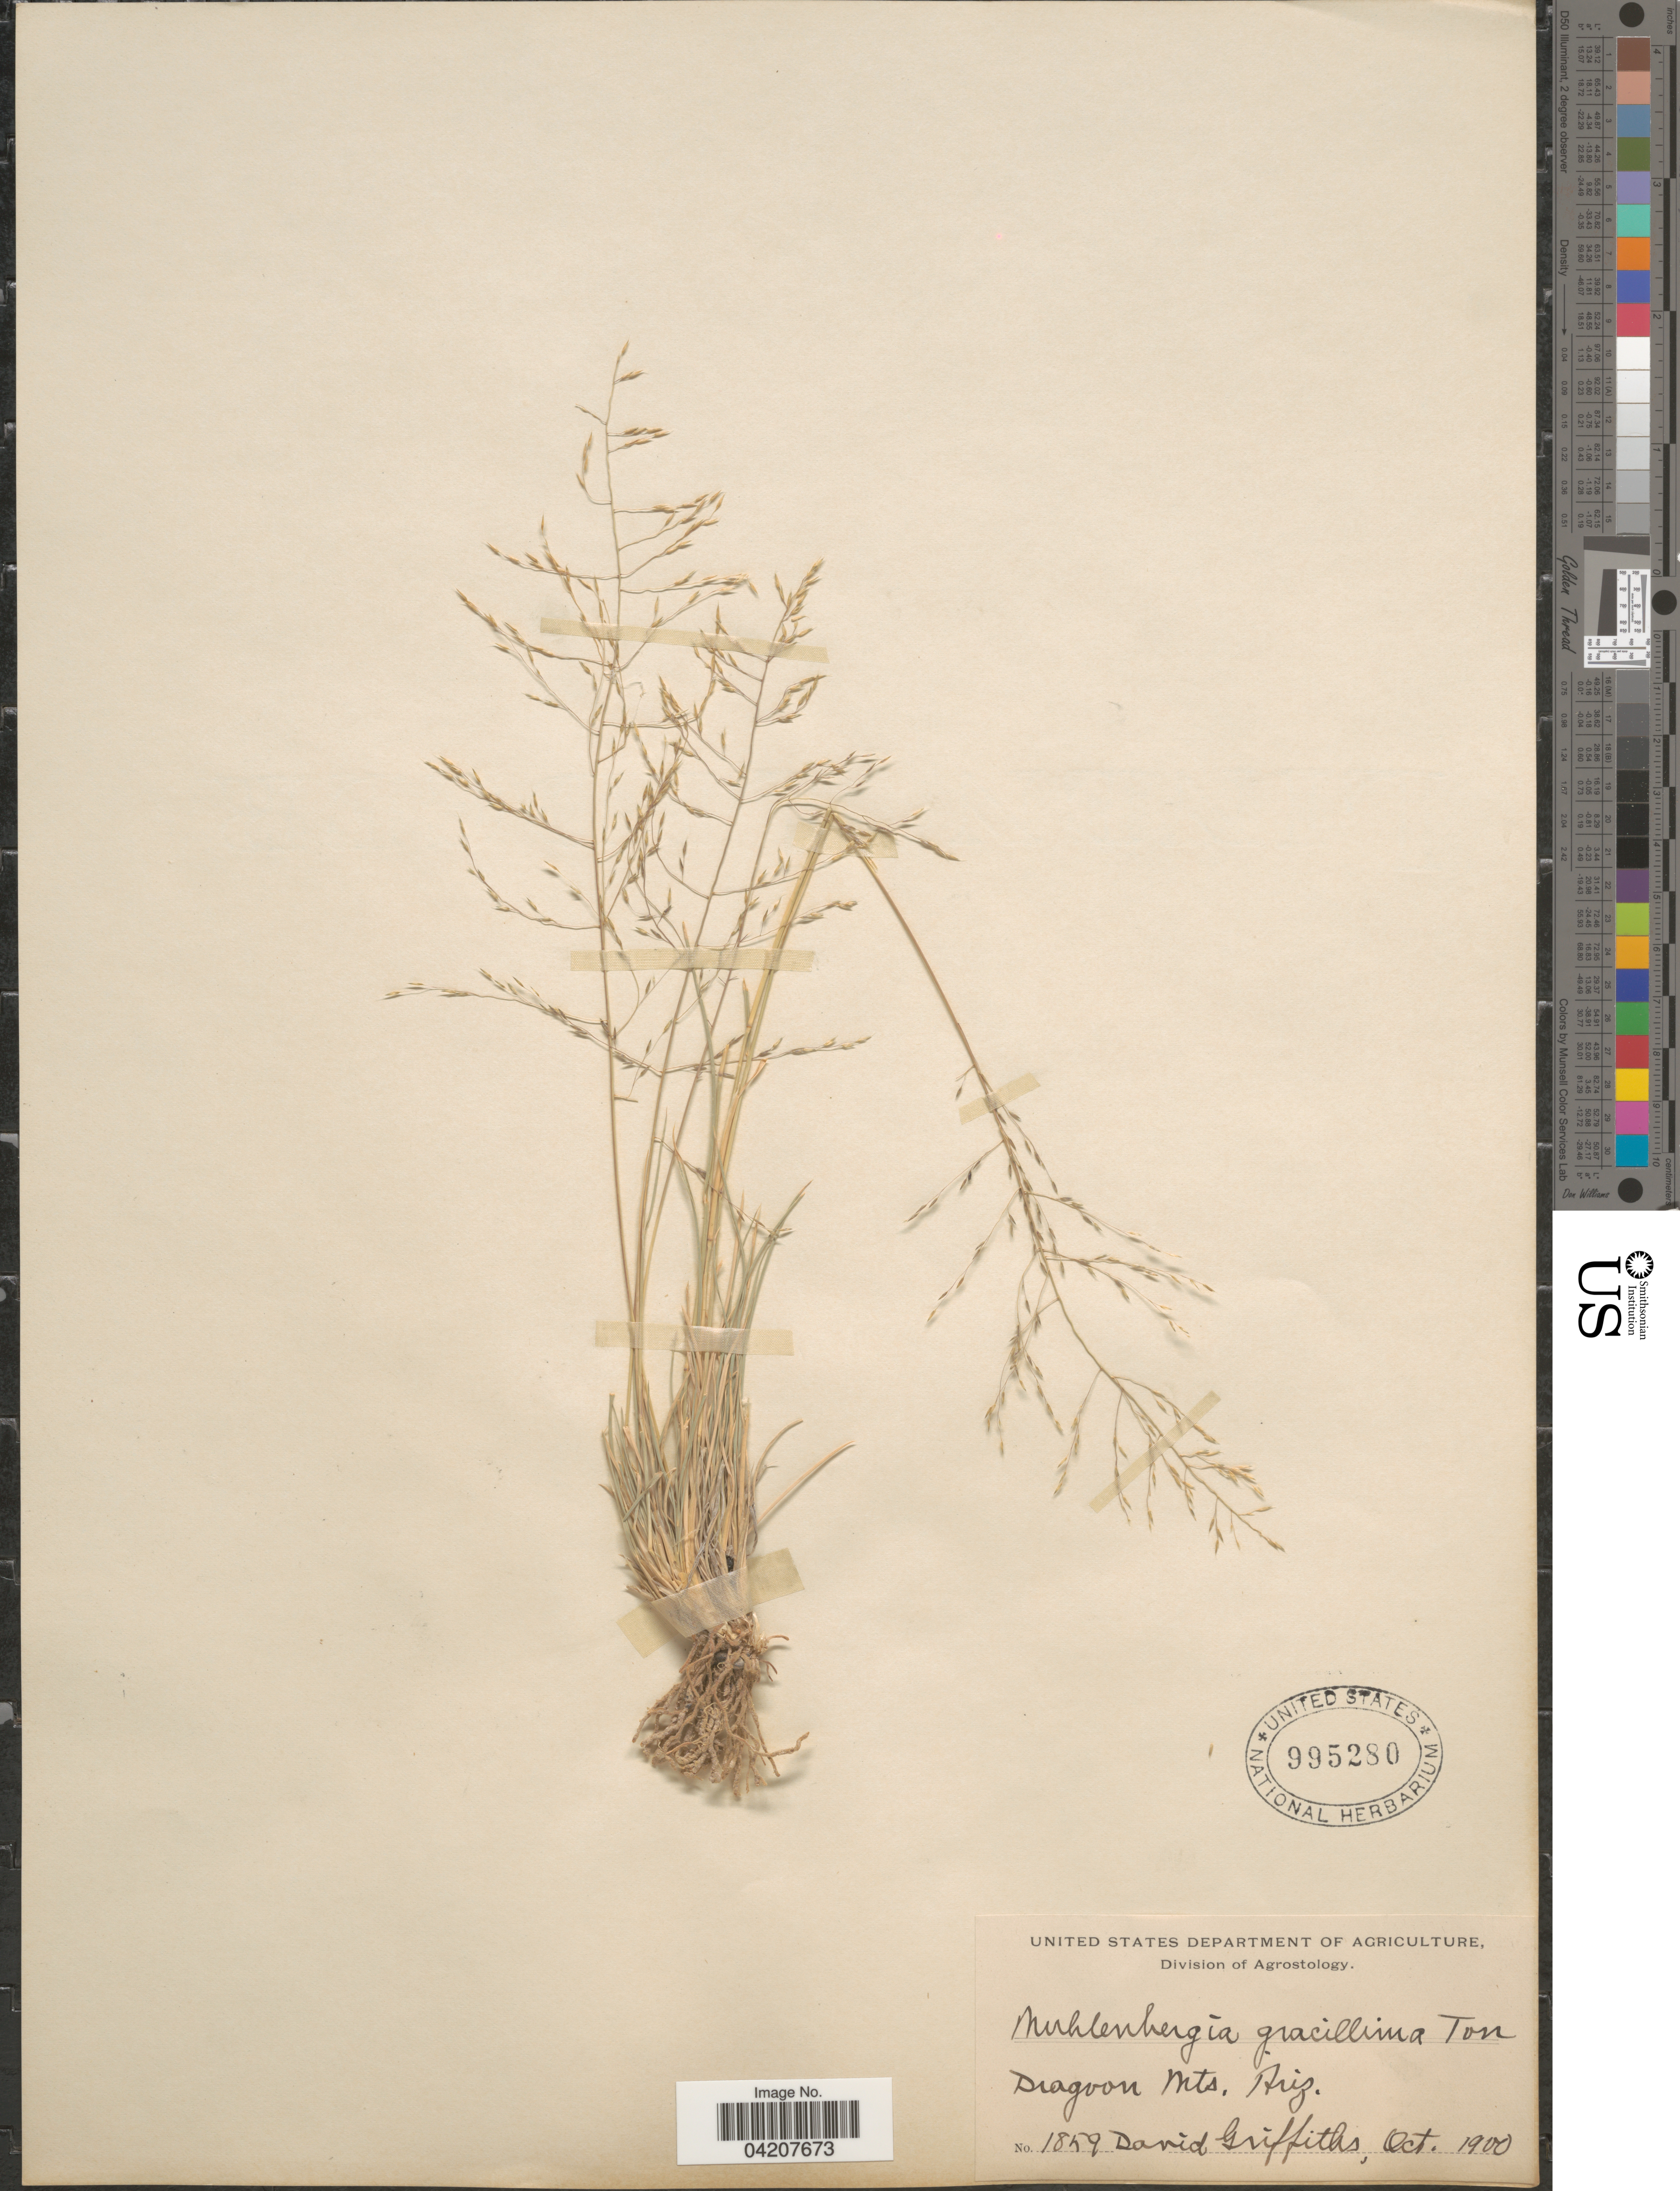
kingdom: Plantae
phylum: Tracheophyta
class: Liliopsida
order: Poales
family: Poaceae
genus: Muhlenbergia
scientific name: Muhlenbergia arenicola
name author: Buckley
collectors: D. Griffiths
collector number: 1859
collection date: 1900-10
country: United States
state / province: Arizona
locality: Dragoon Mts.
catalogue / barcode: US 995280